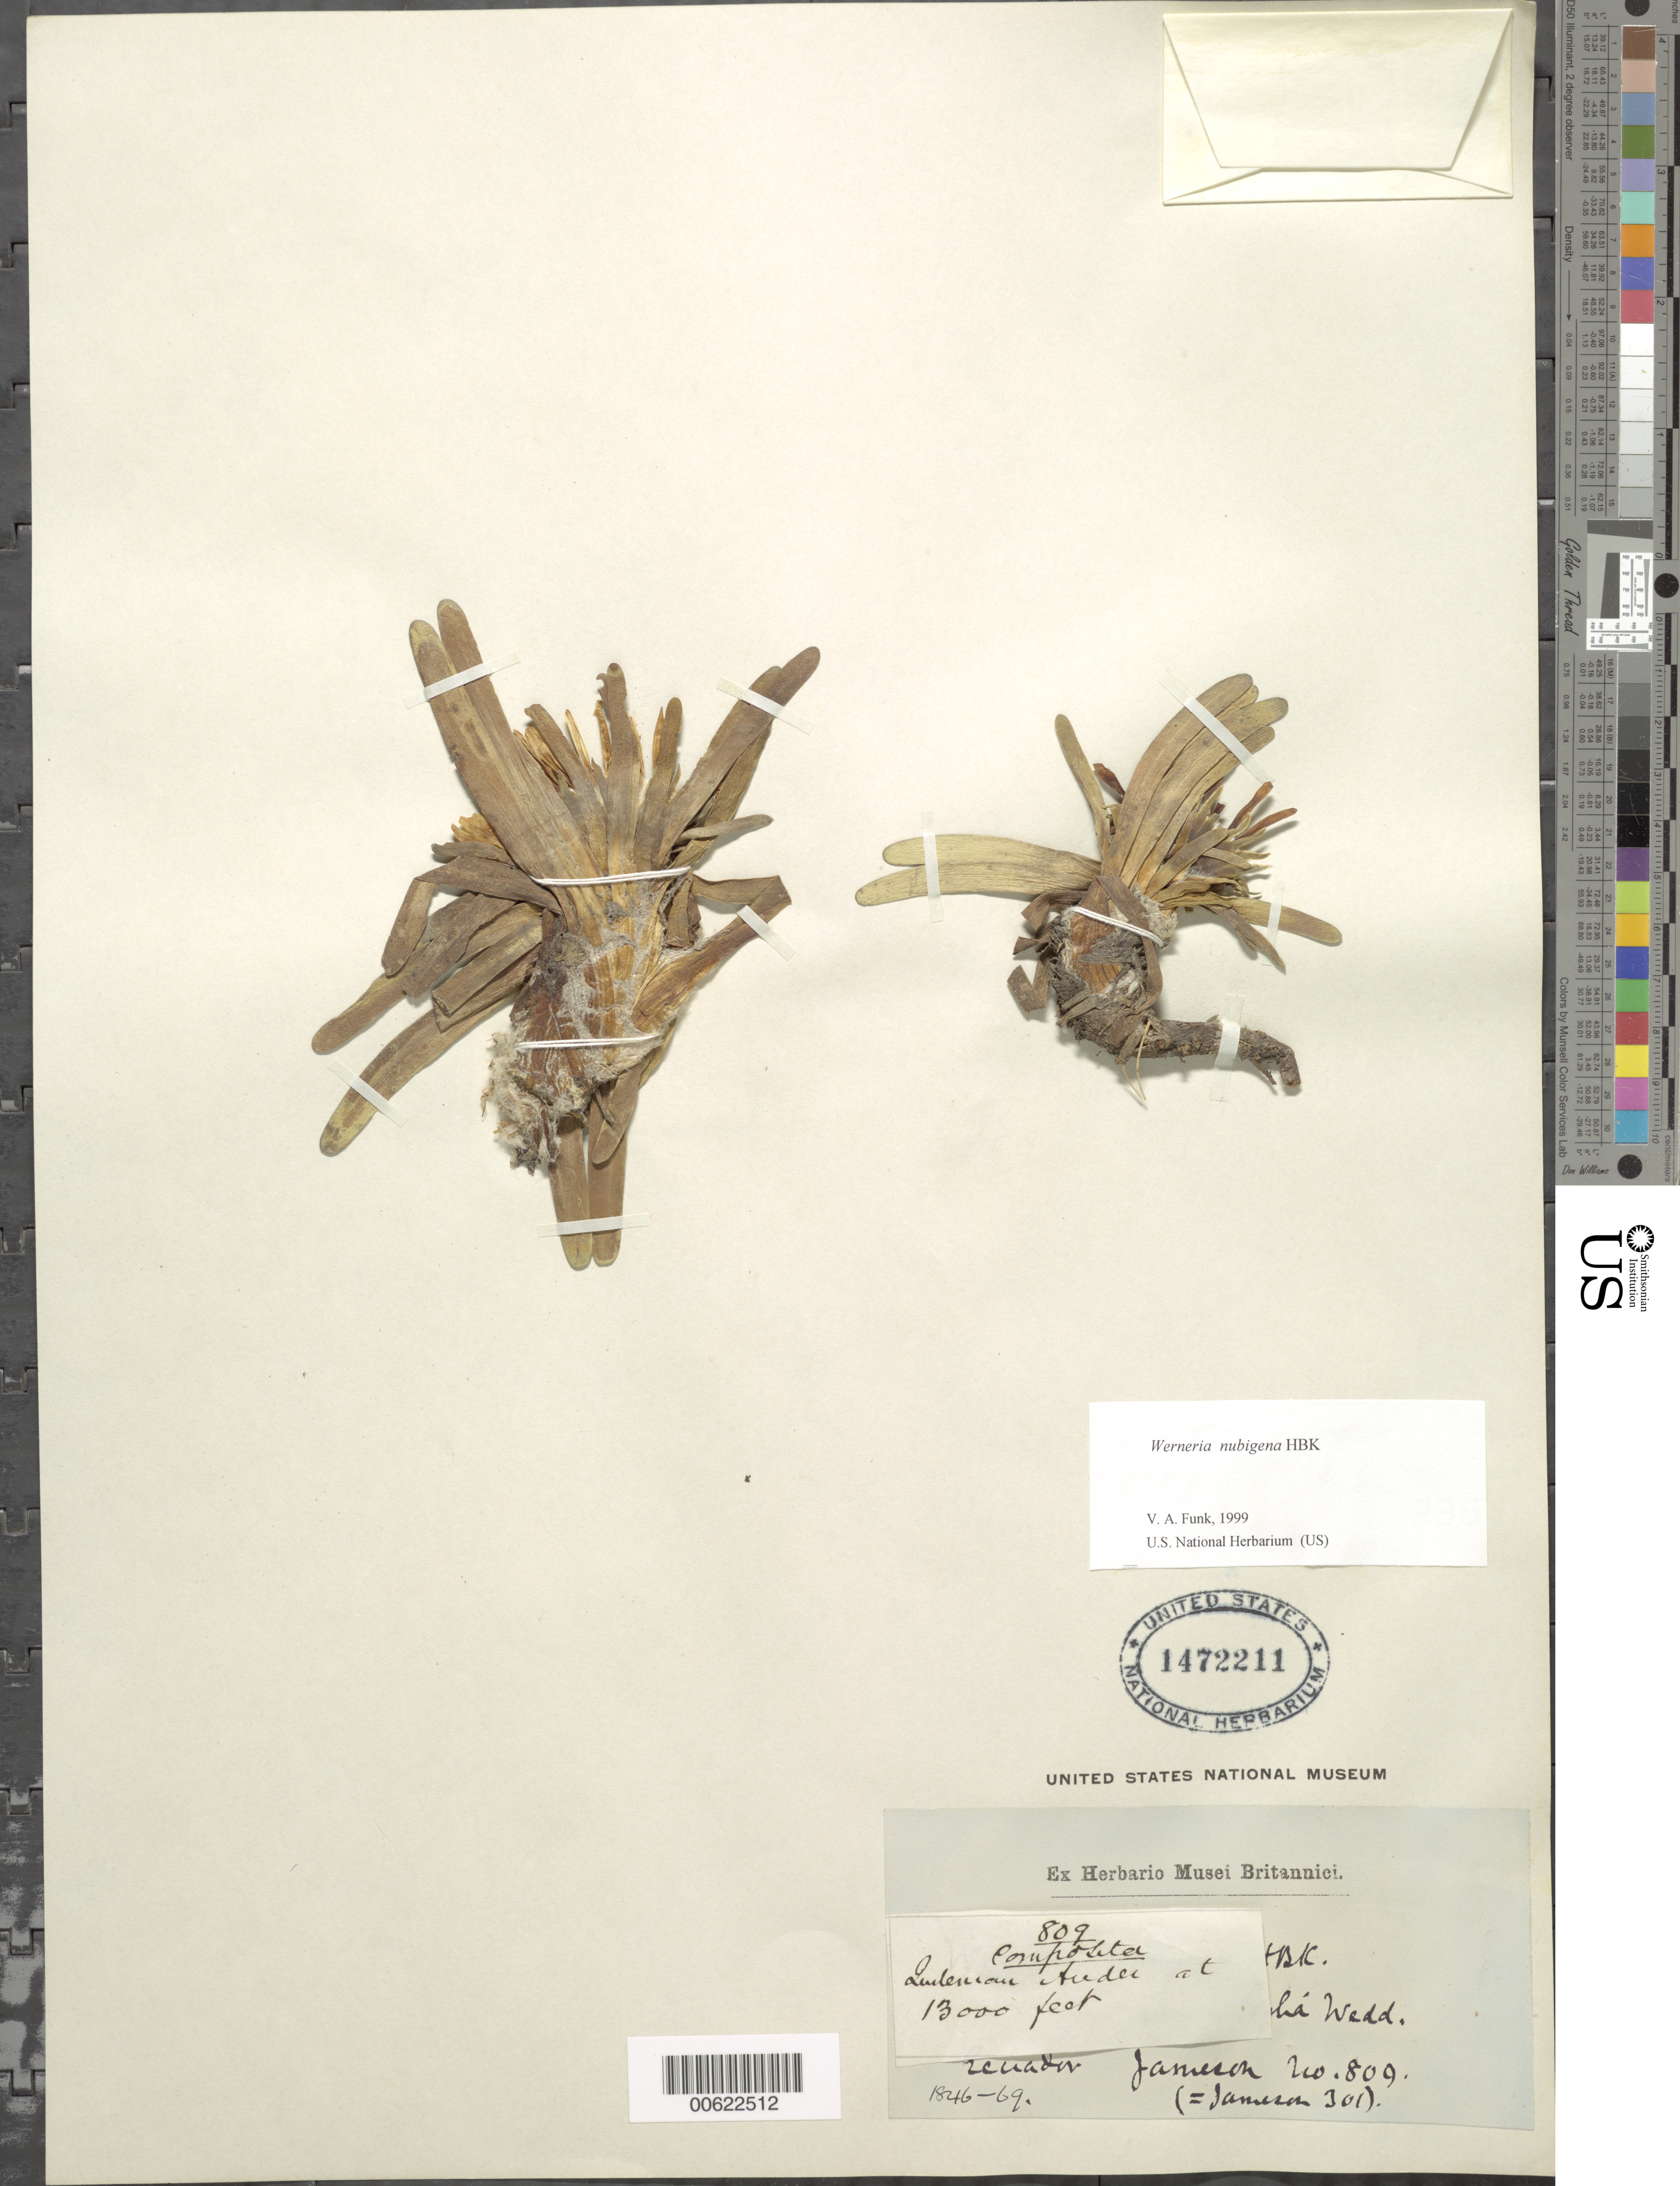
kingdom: Plantae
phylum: Tracheophyta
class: Magnoliopsida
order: Asterales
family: Asteraceae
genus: Werneria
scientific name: Werneria nubigena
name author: Kunth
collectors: W. Jameson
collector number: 809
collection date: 1846/1869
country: Ecuador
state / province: Pichincha (?)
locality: Quitenian Andes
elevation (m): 3962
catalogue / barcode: US 1472211